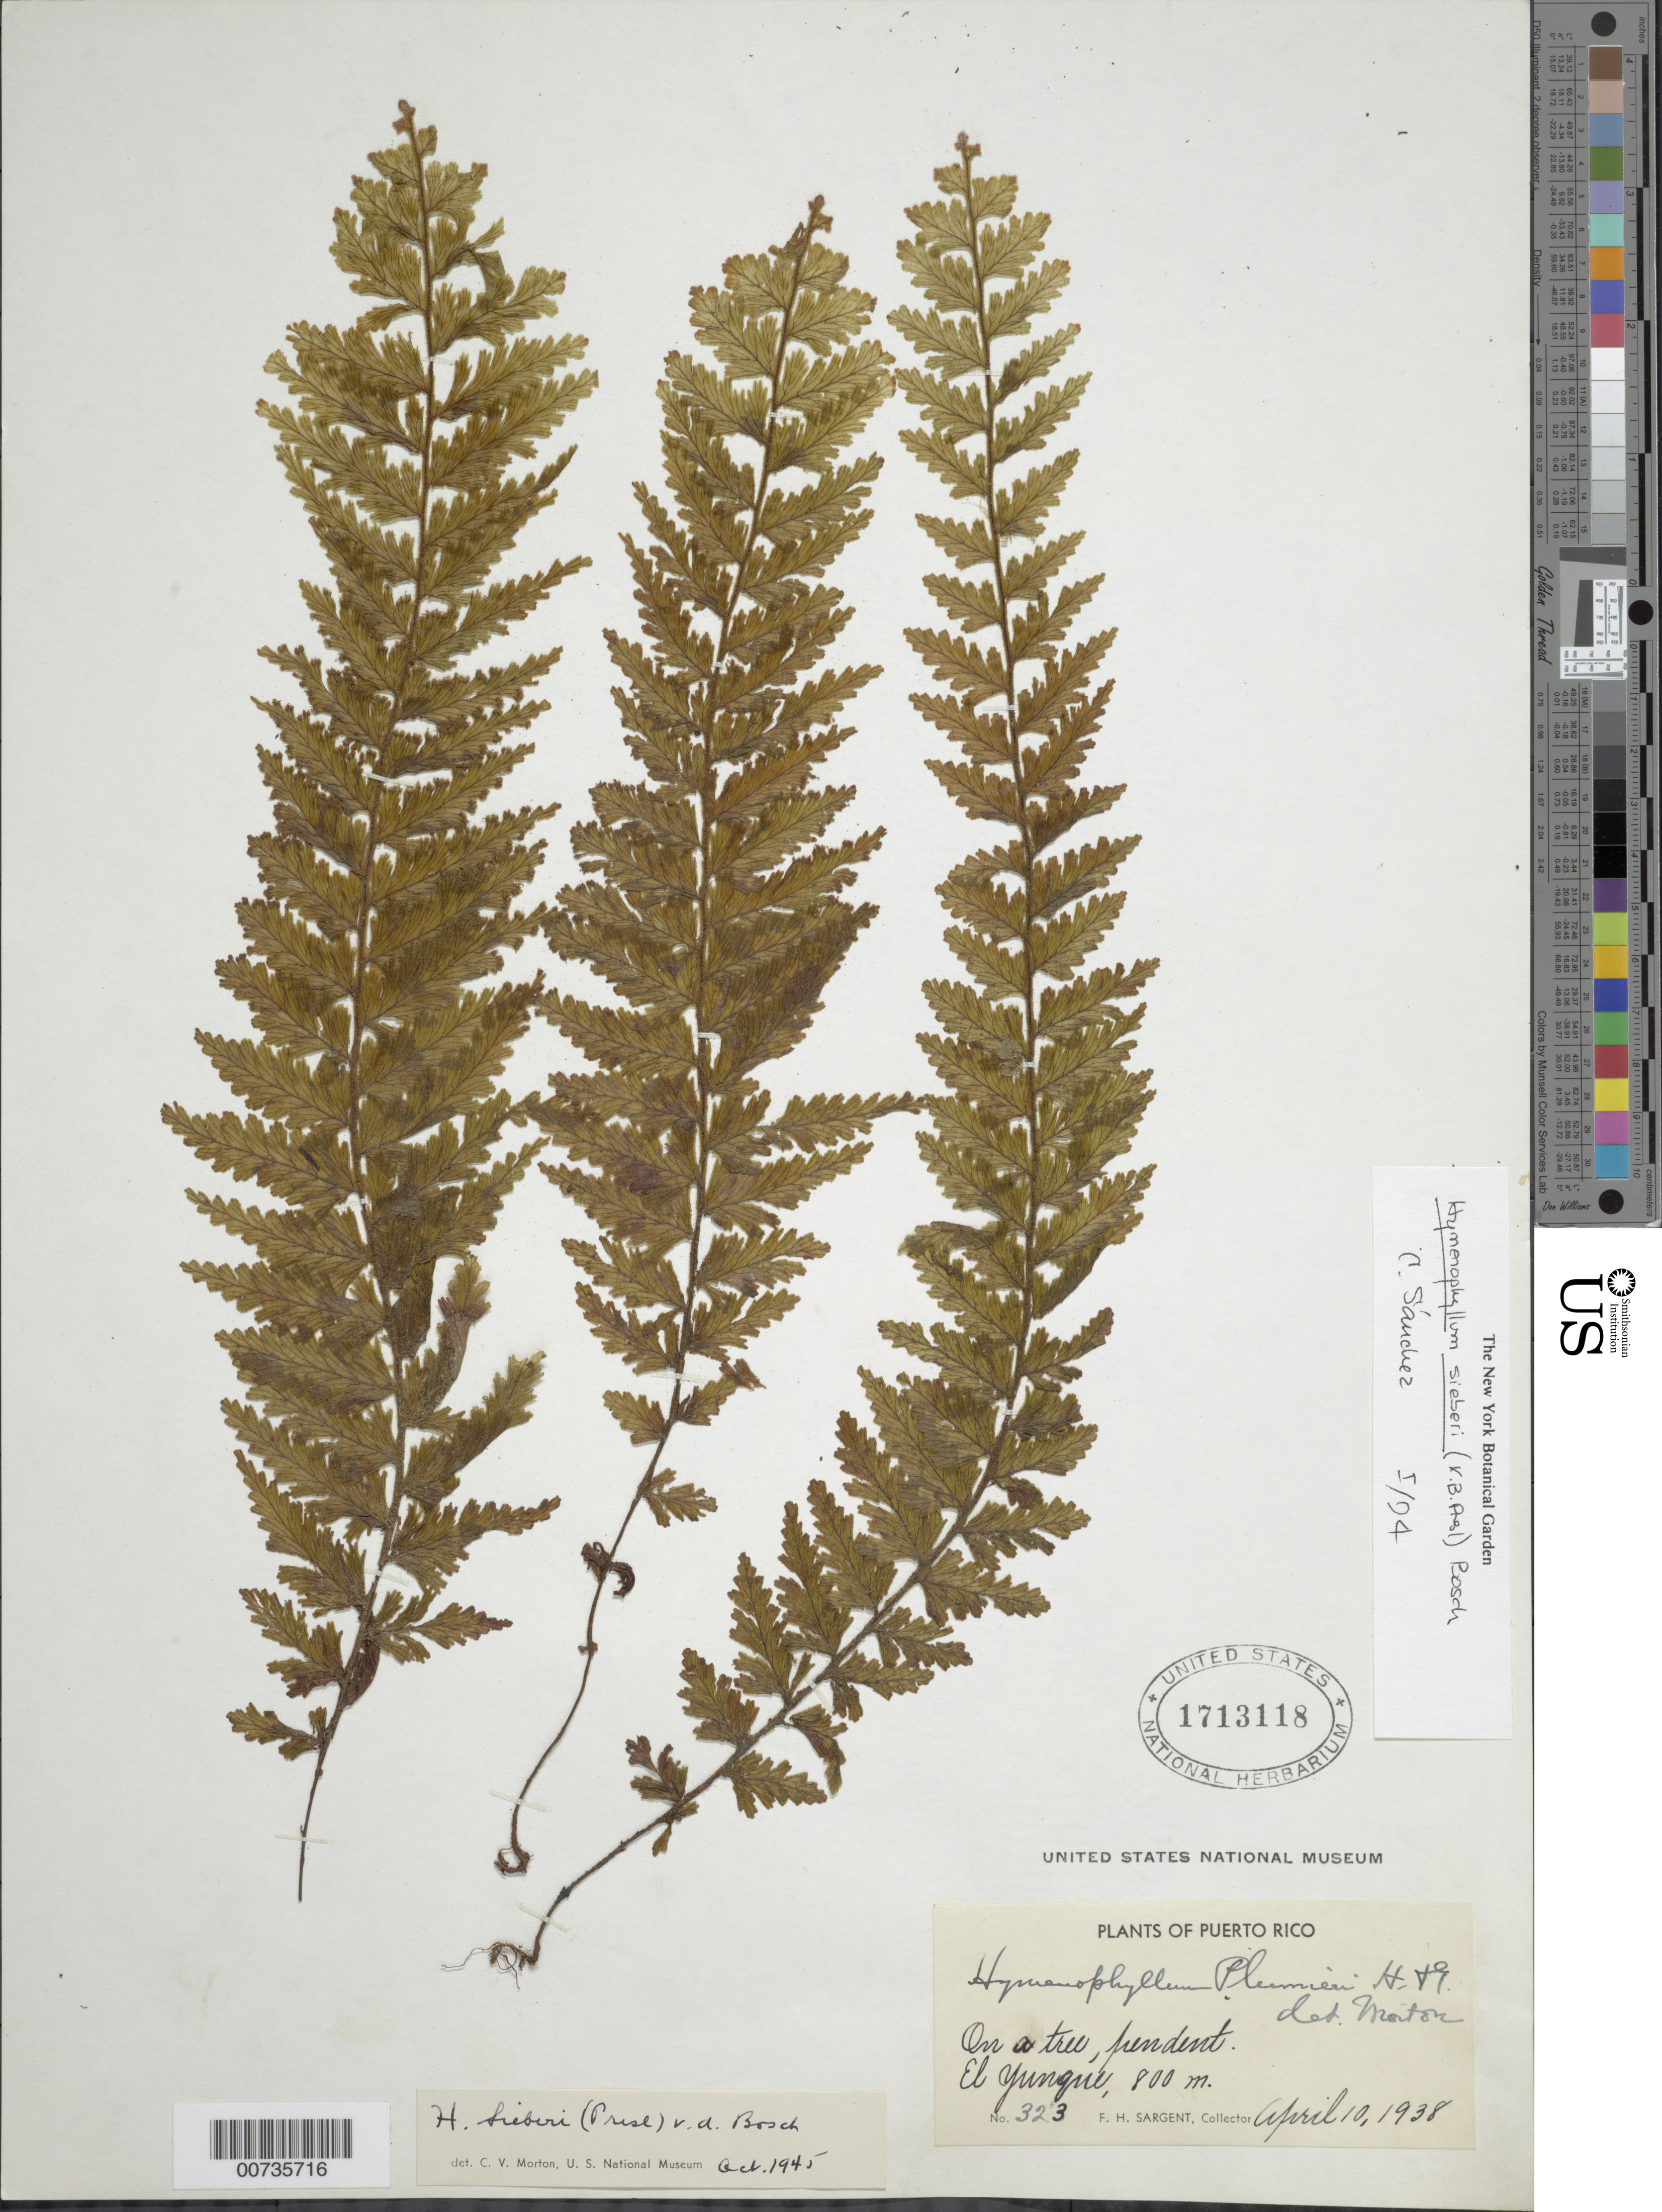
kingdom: Plantae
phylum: Tracheophyta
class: Polypodiopsida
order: Hymenophyllales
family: Hymenophyllaceae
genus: Hymenophyllum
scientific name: Hymenophyllum sieberi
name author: (C. Presl) Bosch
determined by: Sánchez, C. A.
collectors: F. H. Sargent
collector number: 323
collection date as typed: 10 Apr 1938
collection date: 1938-04-10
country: Puerto Rico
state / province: Río Grande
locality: El Yunque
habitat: On a tree, pendent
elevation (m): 800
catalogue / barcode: US 1713118